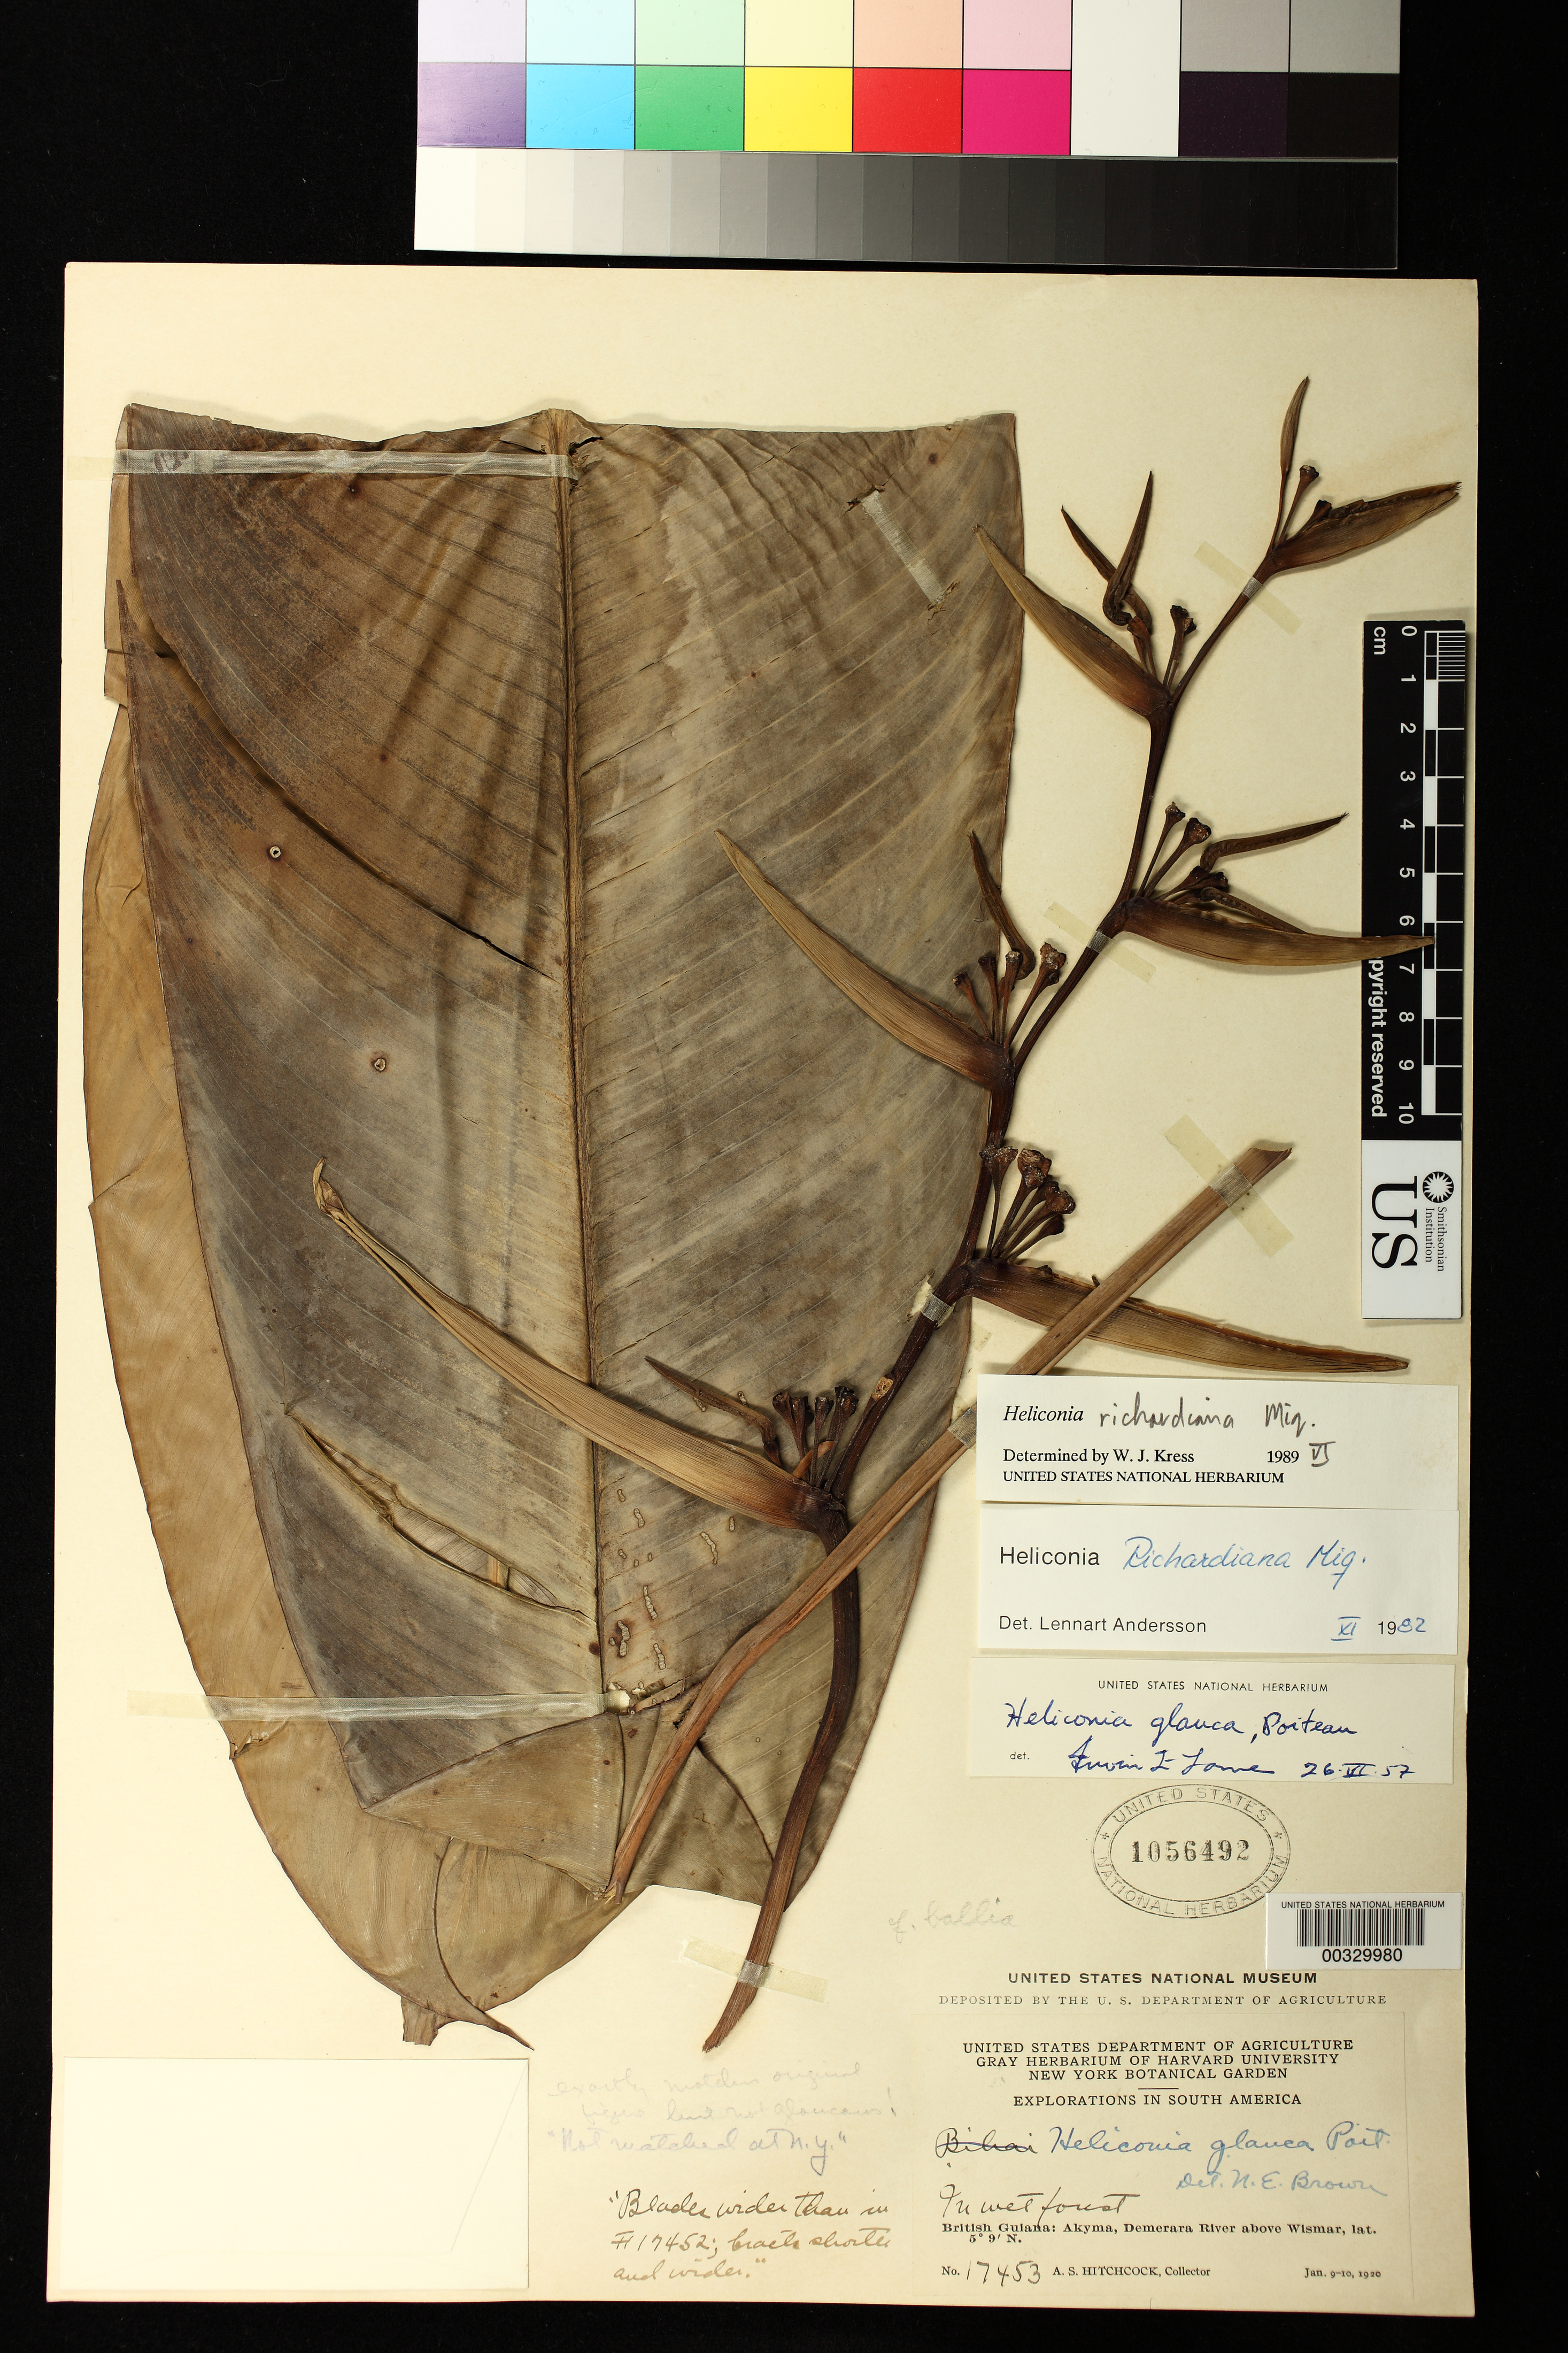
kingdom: Plantae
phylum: Tracheophyta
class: Liliopsida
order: Zingiberales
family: Heliconiaceae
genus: Heliconia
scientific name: Heliconia richardiana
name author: Miq.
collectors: A. S. Hitchcock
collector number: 17453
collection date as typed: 09 Jan 1920 to 10 Jan 1920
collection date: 1920-01-09/1920-01-10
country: Guyana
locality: Akyma, demerara river above wismar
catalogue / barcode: US 1056492